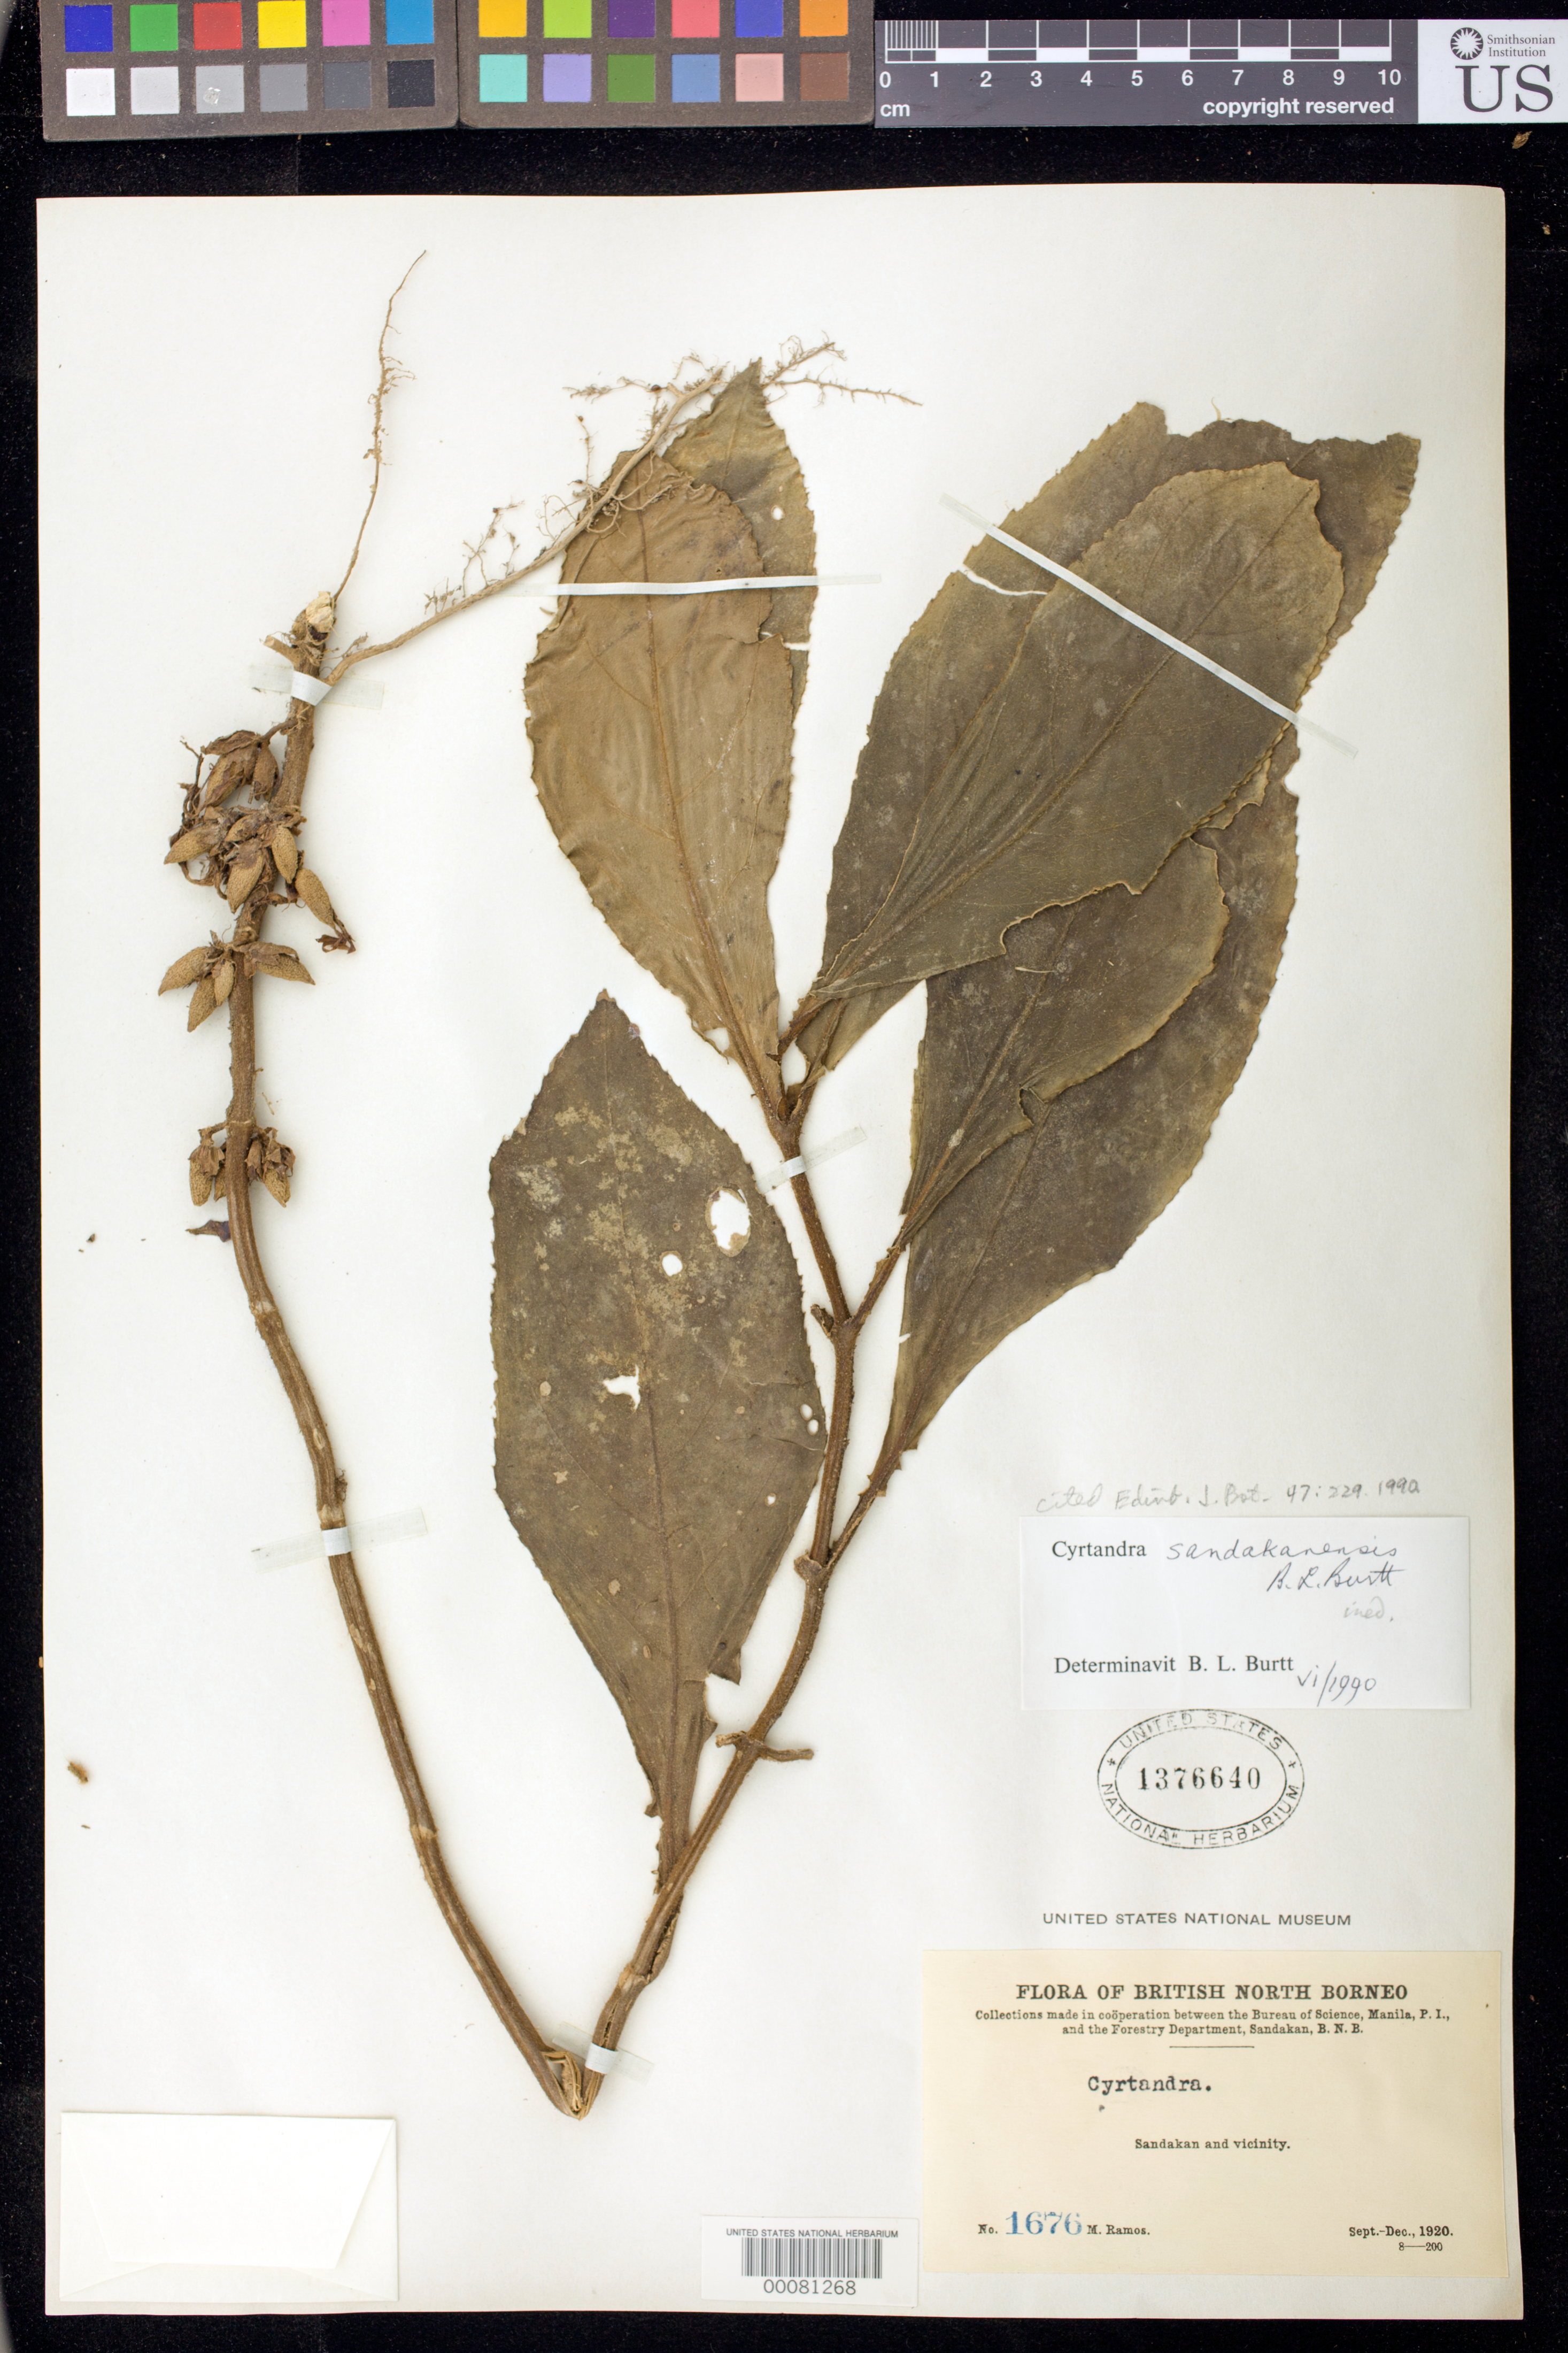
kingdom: Plantae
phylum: Tracheophyta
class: Magnoliopsida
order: Lamiales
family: Gesneriaceae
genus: Cyrtandra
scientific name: Cyrtandra sandakanensis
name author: B.L. Burtt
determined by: Burtt, B. L.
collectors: M. Ramos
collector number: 1676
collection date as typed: Sep-Dec 1920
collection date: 1920-09/1920-12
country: Malaysia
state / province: Sabah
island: Borneo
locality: Sandakan and vicinity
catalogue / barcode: US 1376640